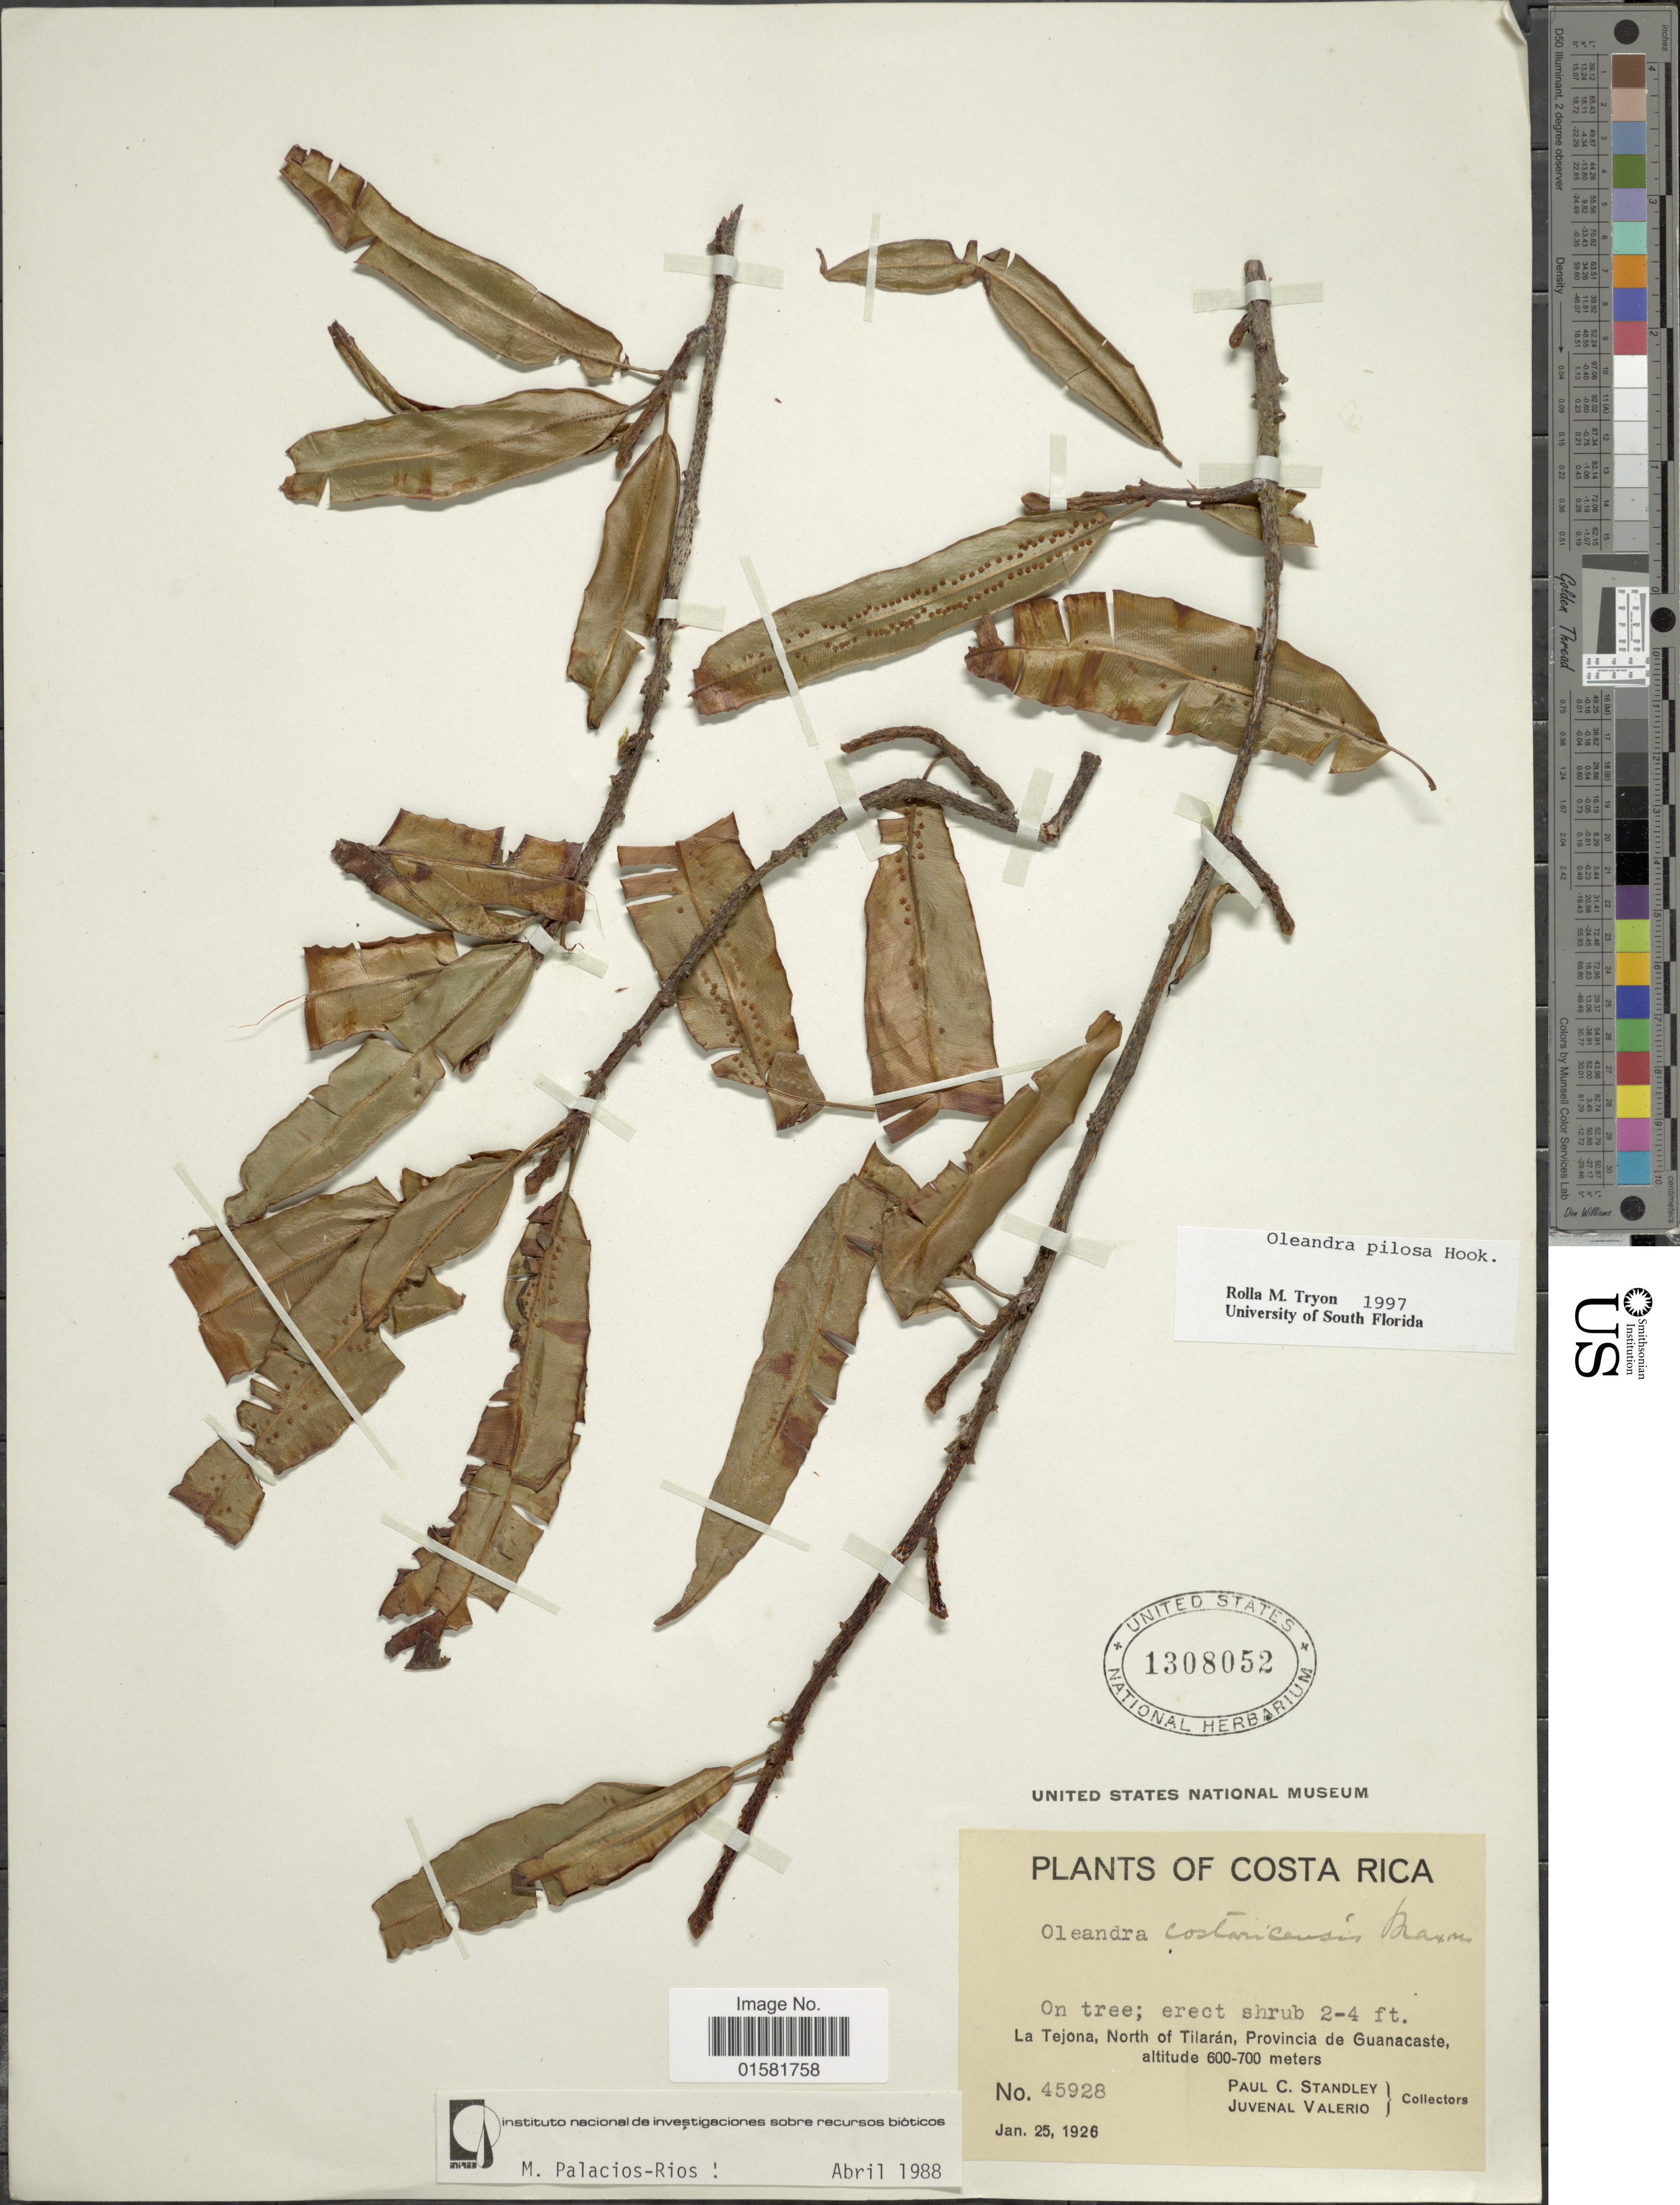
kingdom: Plantae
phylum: Tracheophyta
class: Polypodiopsida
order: Polypodiales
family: Oleandraceae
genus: Oleandra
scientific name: Oleandra pilosa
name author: Hook.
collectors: P. C. Standley & J. Valerio R.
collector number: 45928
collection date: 1926-01-25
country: Costa Rica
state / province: Guanacaste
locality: Costa Rica, La Tejona, North of Tilaran, Provincia de Guanacaste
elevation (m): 600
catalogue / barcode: US 1308052